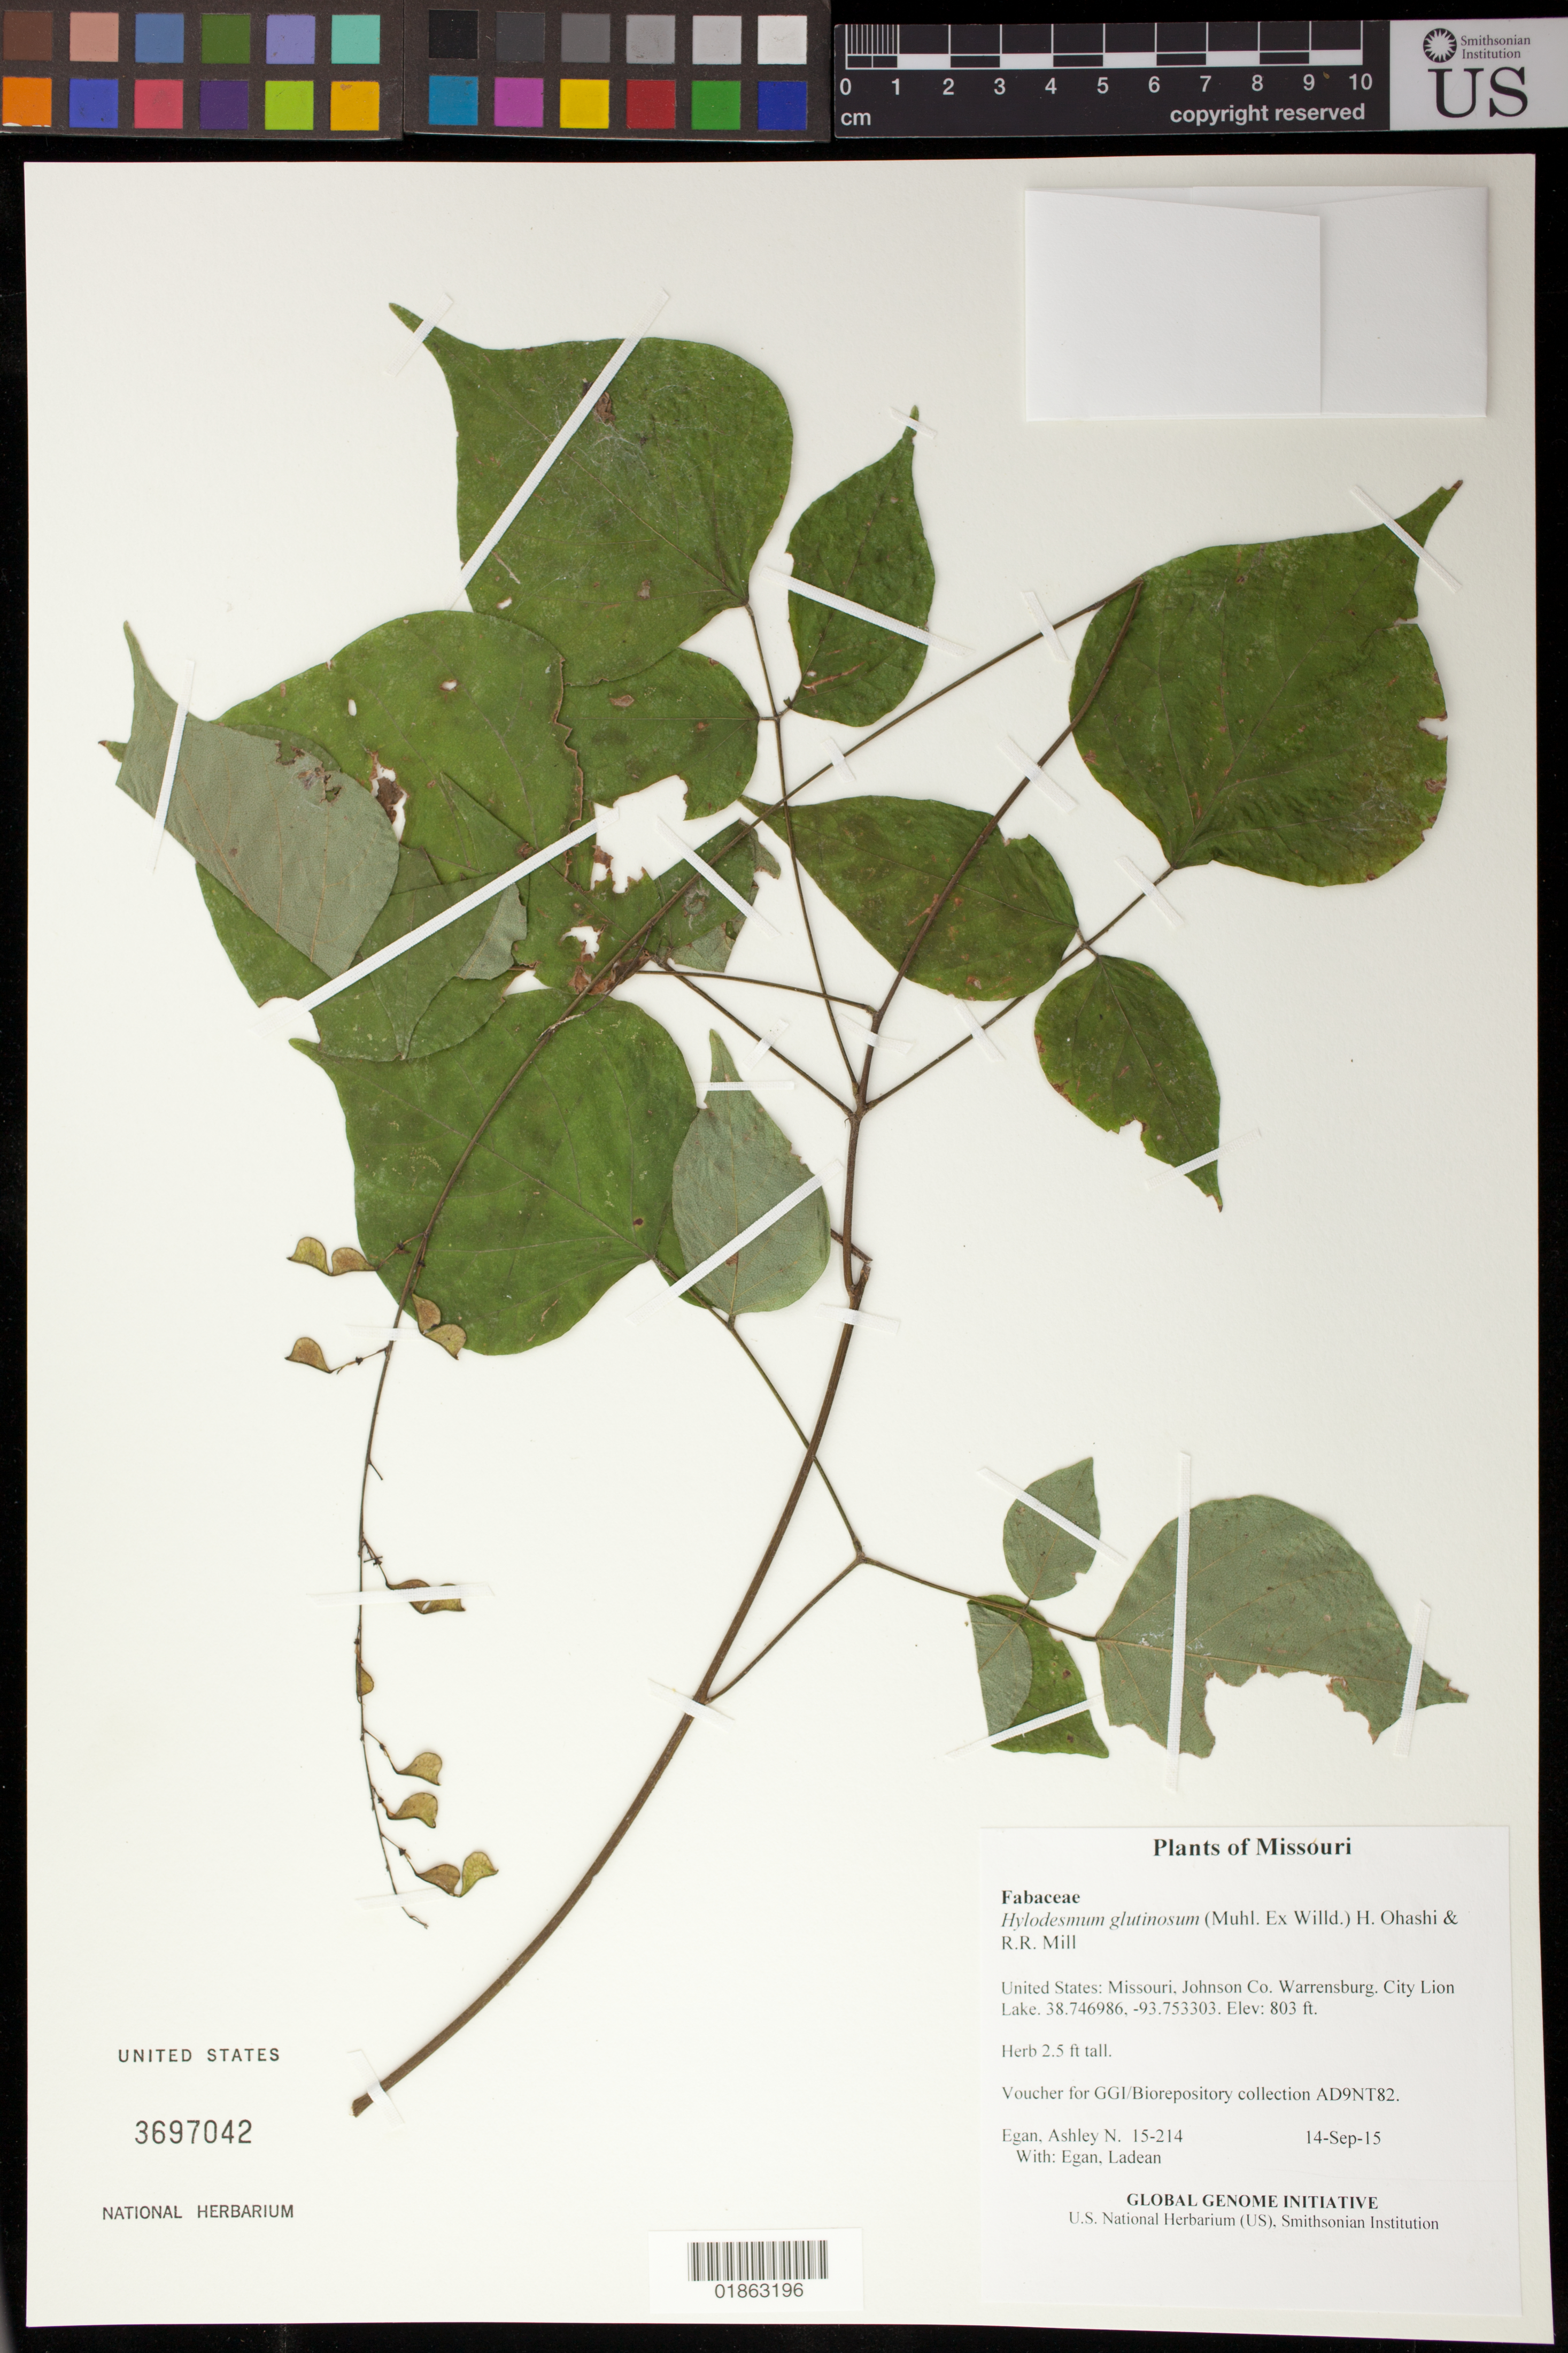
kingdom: Plantae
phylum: Tracheophyta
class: Magnoliopsida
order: Fabales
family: Fabaceae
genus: Hylodesmum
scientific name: Hylodesmum glutinosum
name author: (Muhl. ex Willd.) H. Ohashi & R.R. Mill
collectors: A. N. Egan & L. Egan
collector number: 15-214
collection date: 2015-09-14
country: United States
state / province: Missouri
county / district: Johnson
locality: Warrensburg. City Lion Lake.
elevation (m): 245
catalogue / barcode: US 3697042